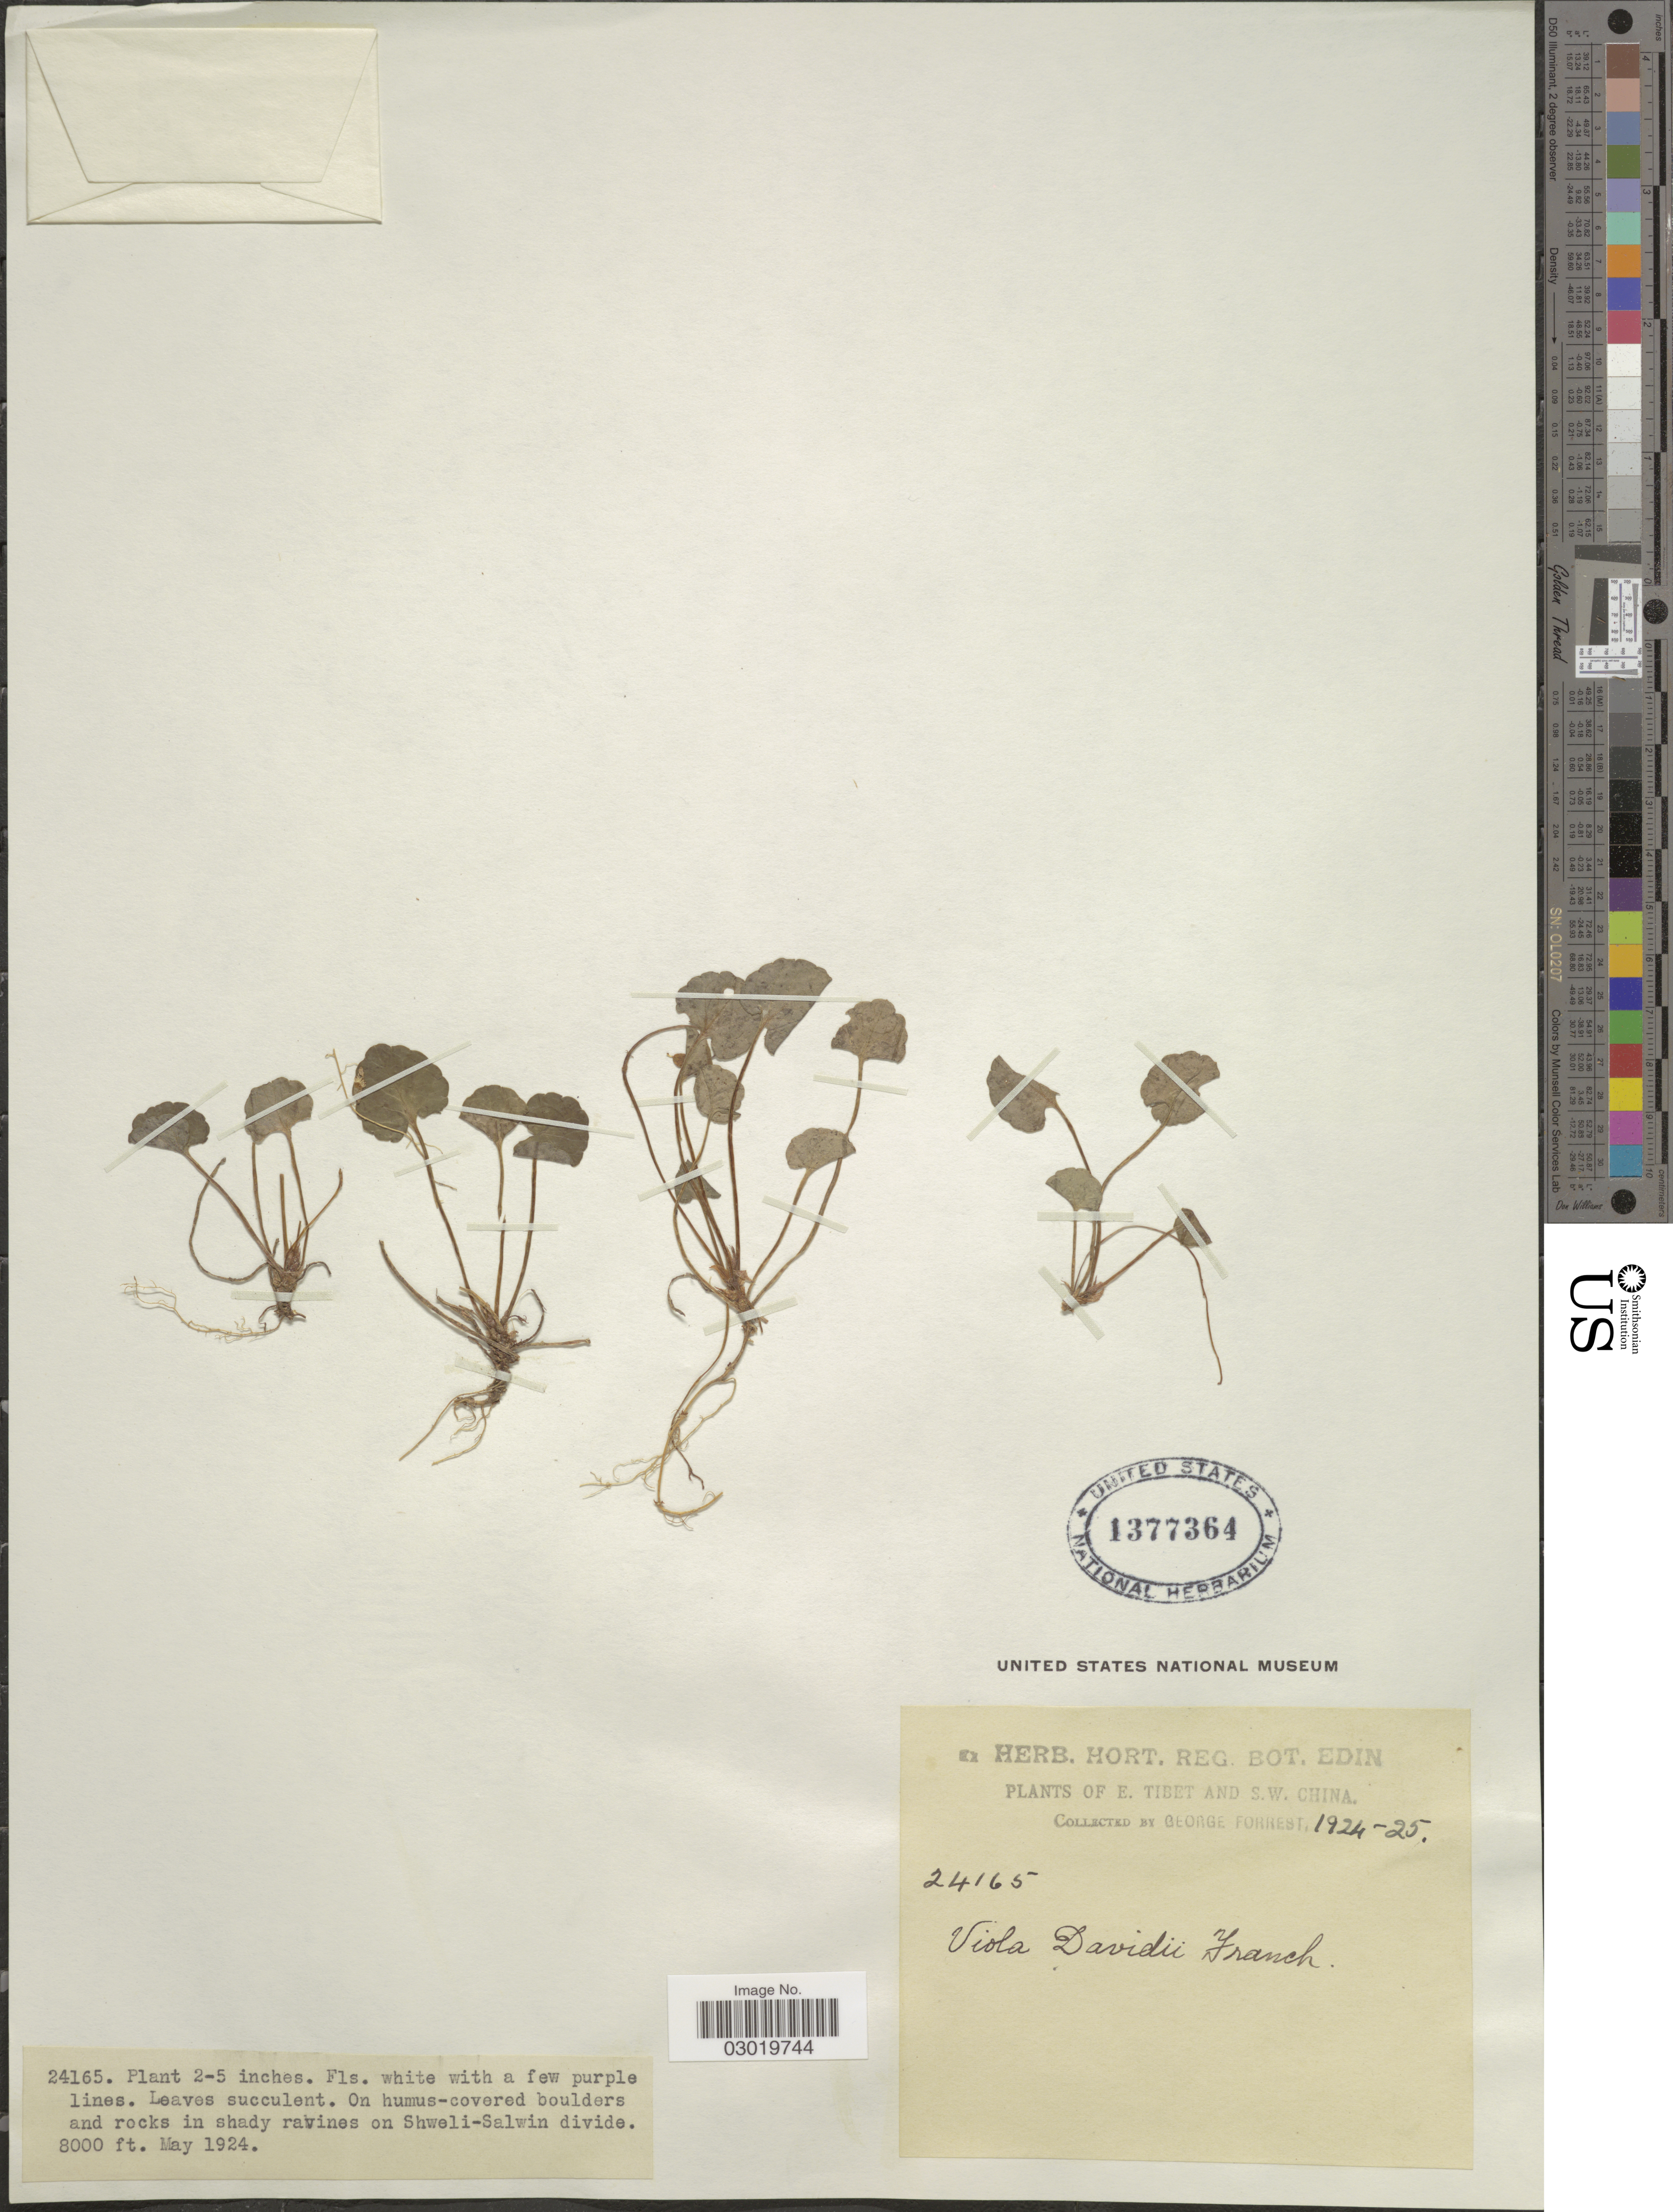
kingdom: Plantae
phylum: Tracheophyta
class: Magnoliopsida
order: Malpighiales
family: Violaceae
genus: Viola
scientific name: Viola davidii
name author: Franch.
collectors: G. Forrest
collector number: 24165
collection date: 1924-05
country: China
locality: E. Tibet and S.W. China. On humus-covered boulders and rocks in shady ravines on Shweli-Salwin divide.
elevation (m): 2438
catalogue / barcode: US 1377364